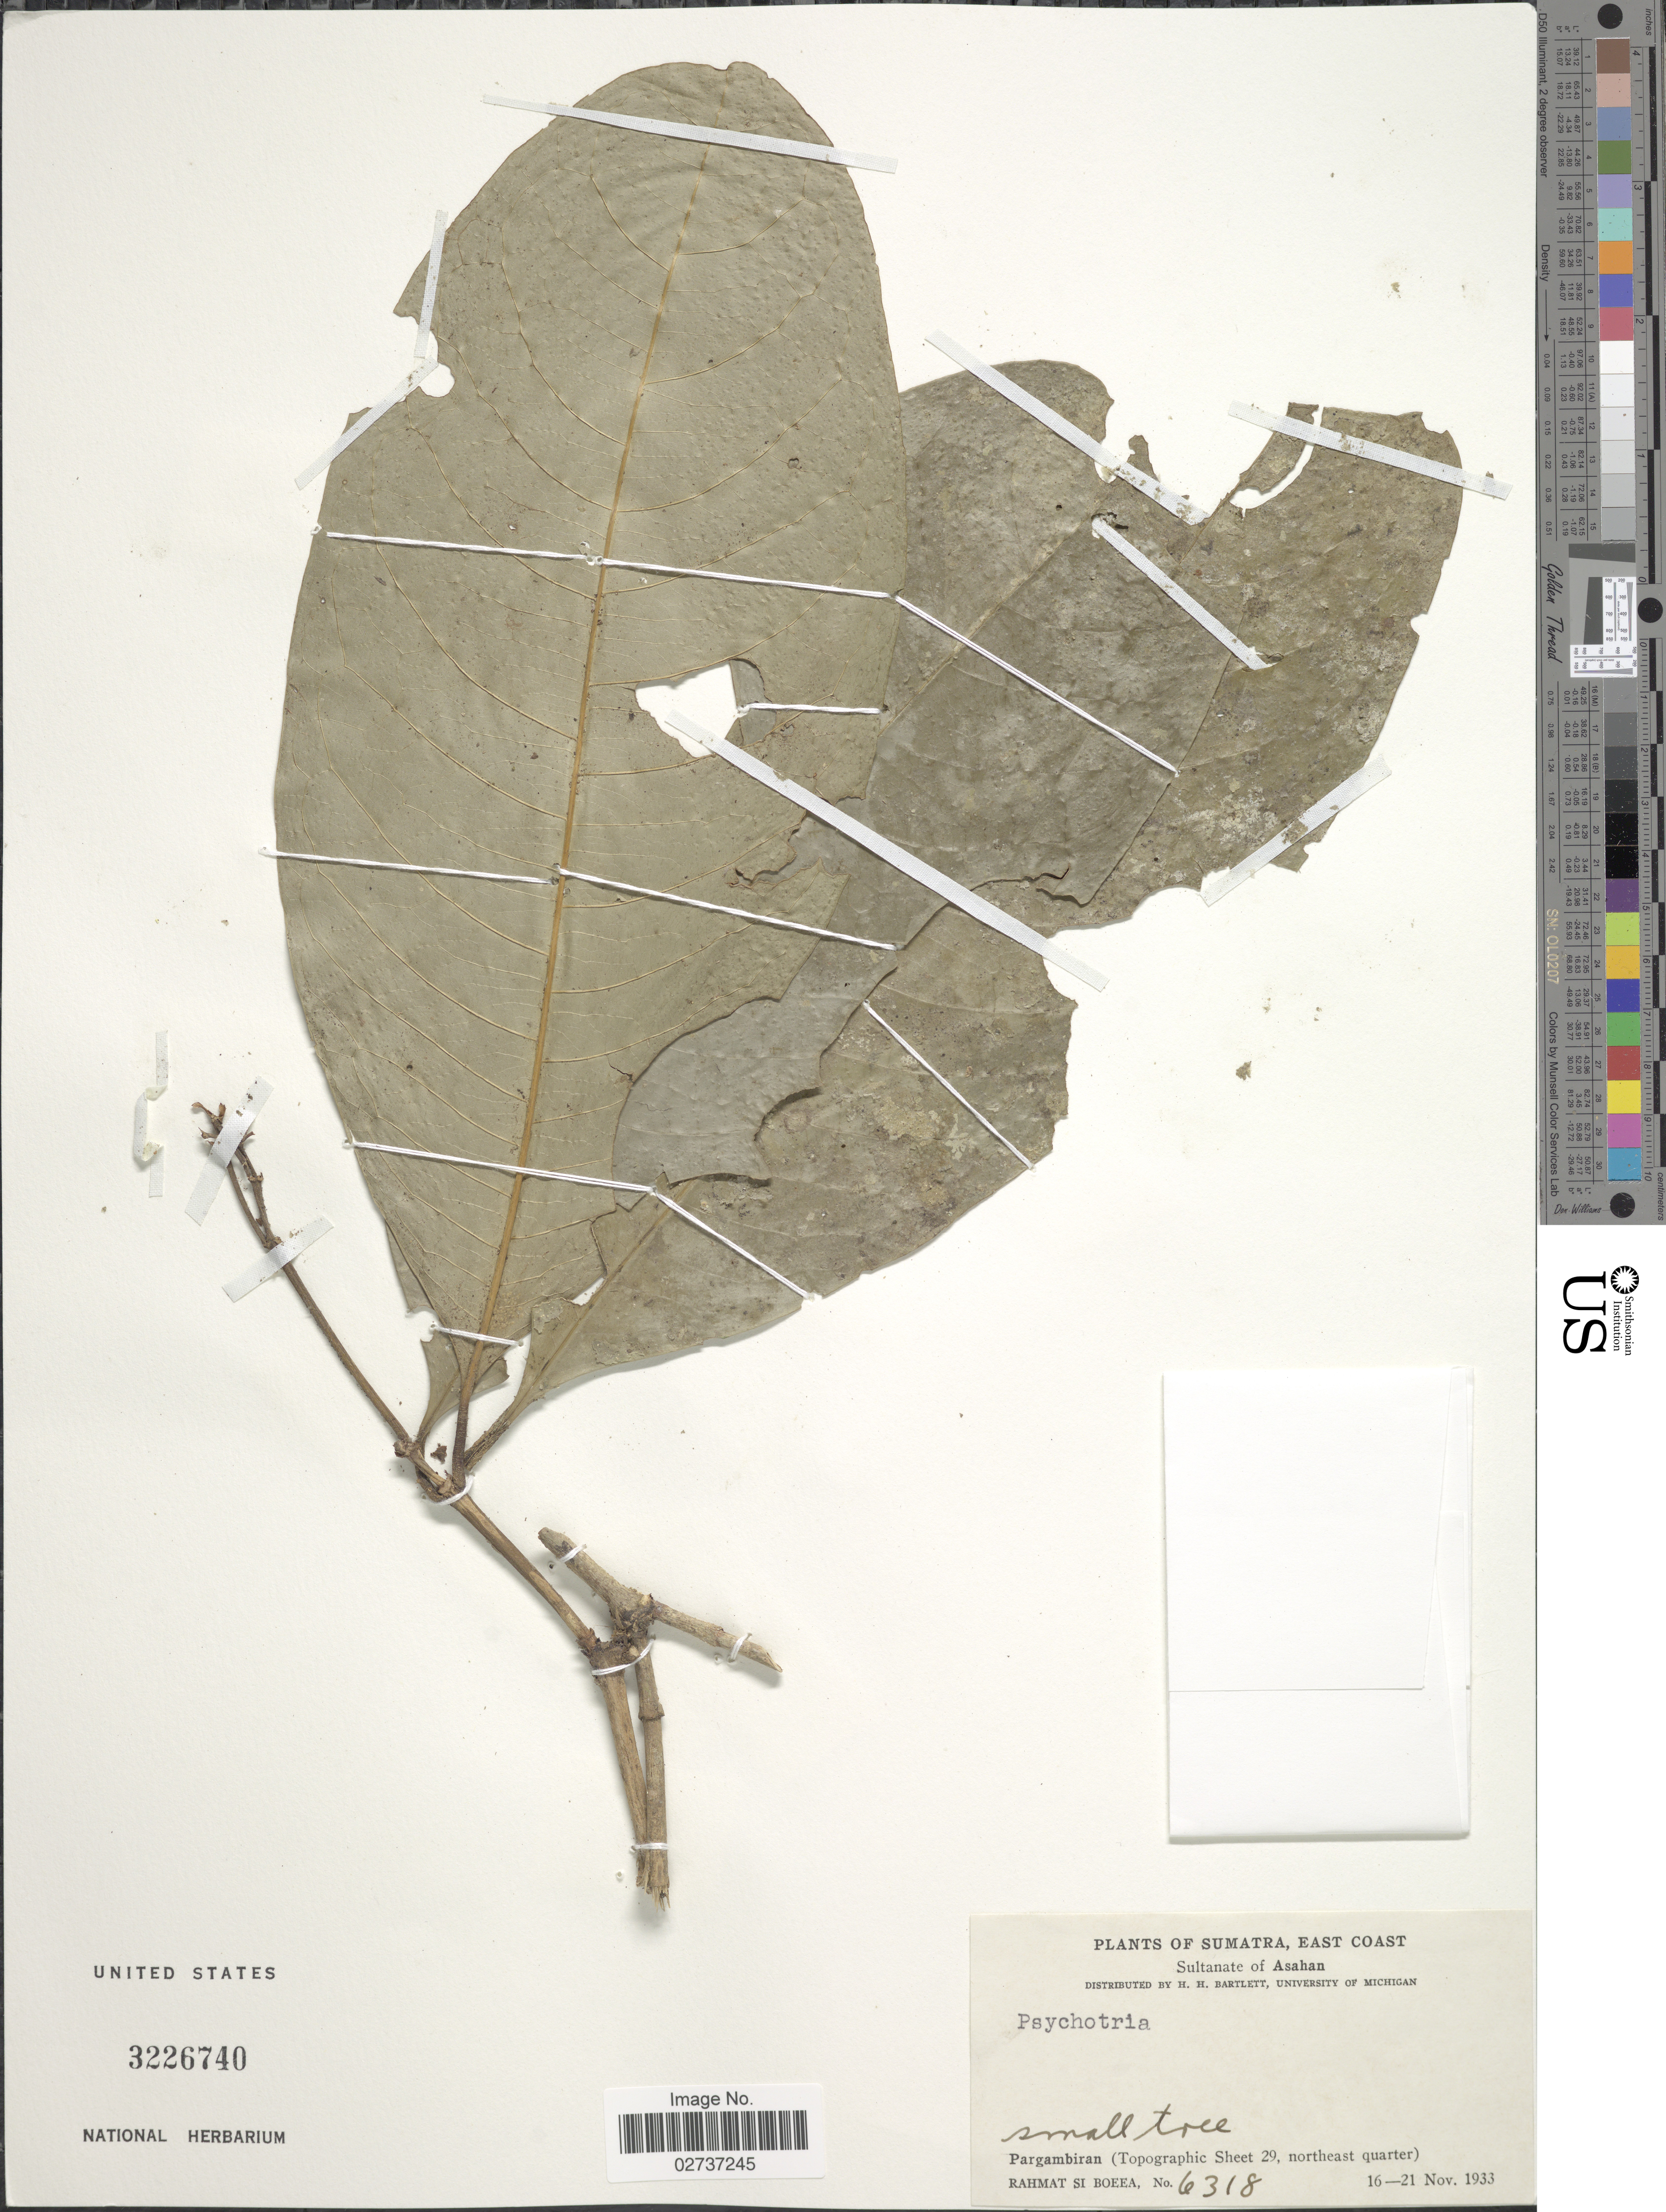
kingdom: Plantae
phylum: Tracheophyta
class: Magnoliopsida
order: Gentianales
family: Rubiaceae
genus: Psychotria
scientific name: Psychotria sp.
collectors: Rahmat Si Boeea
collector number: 6318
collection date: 1933-11-16/1933-11-21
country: Indonesia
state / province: Sumatra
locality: East Coast, Sultanate of Asahan, Pargambiran (Topographic Sheet 29, northeast quarter)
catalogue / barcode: US 3226740